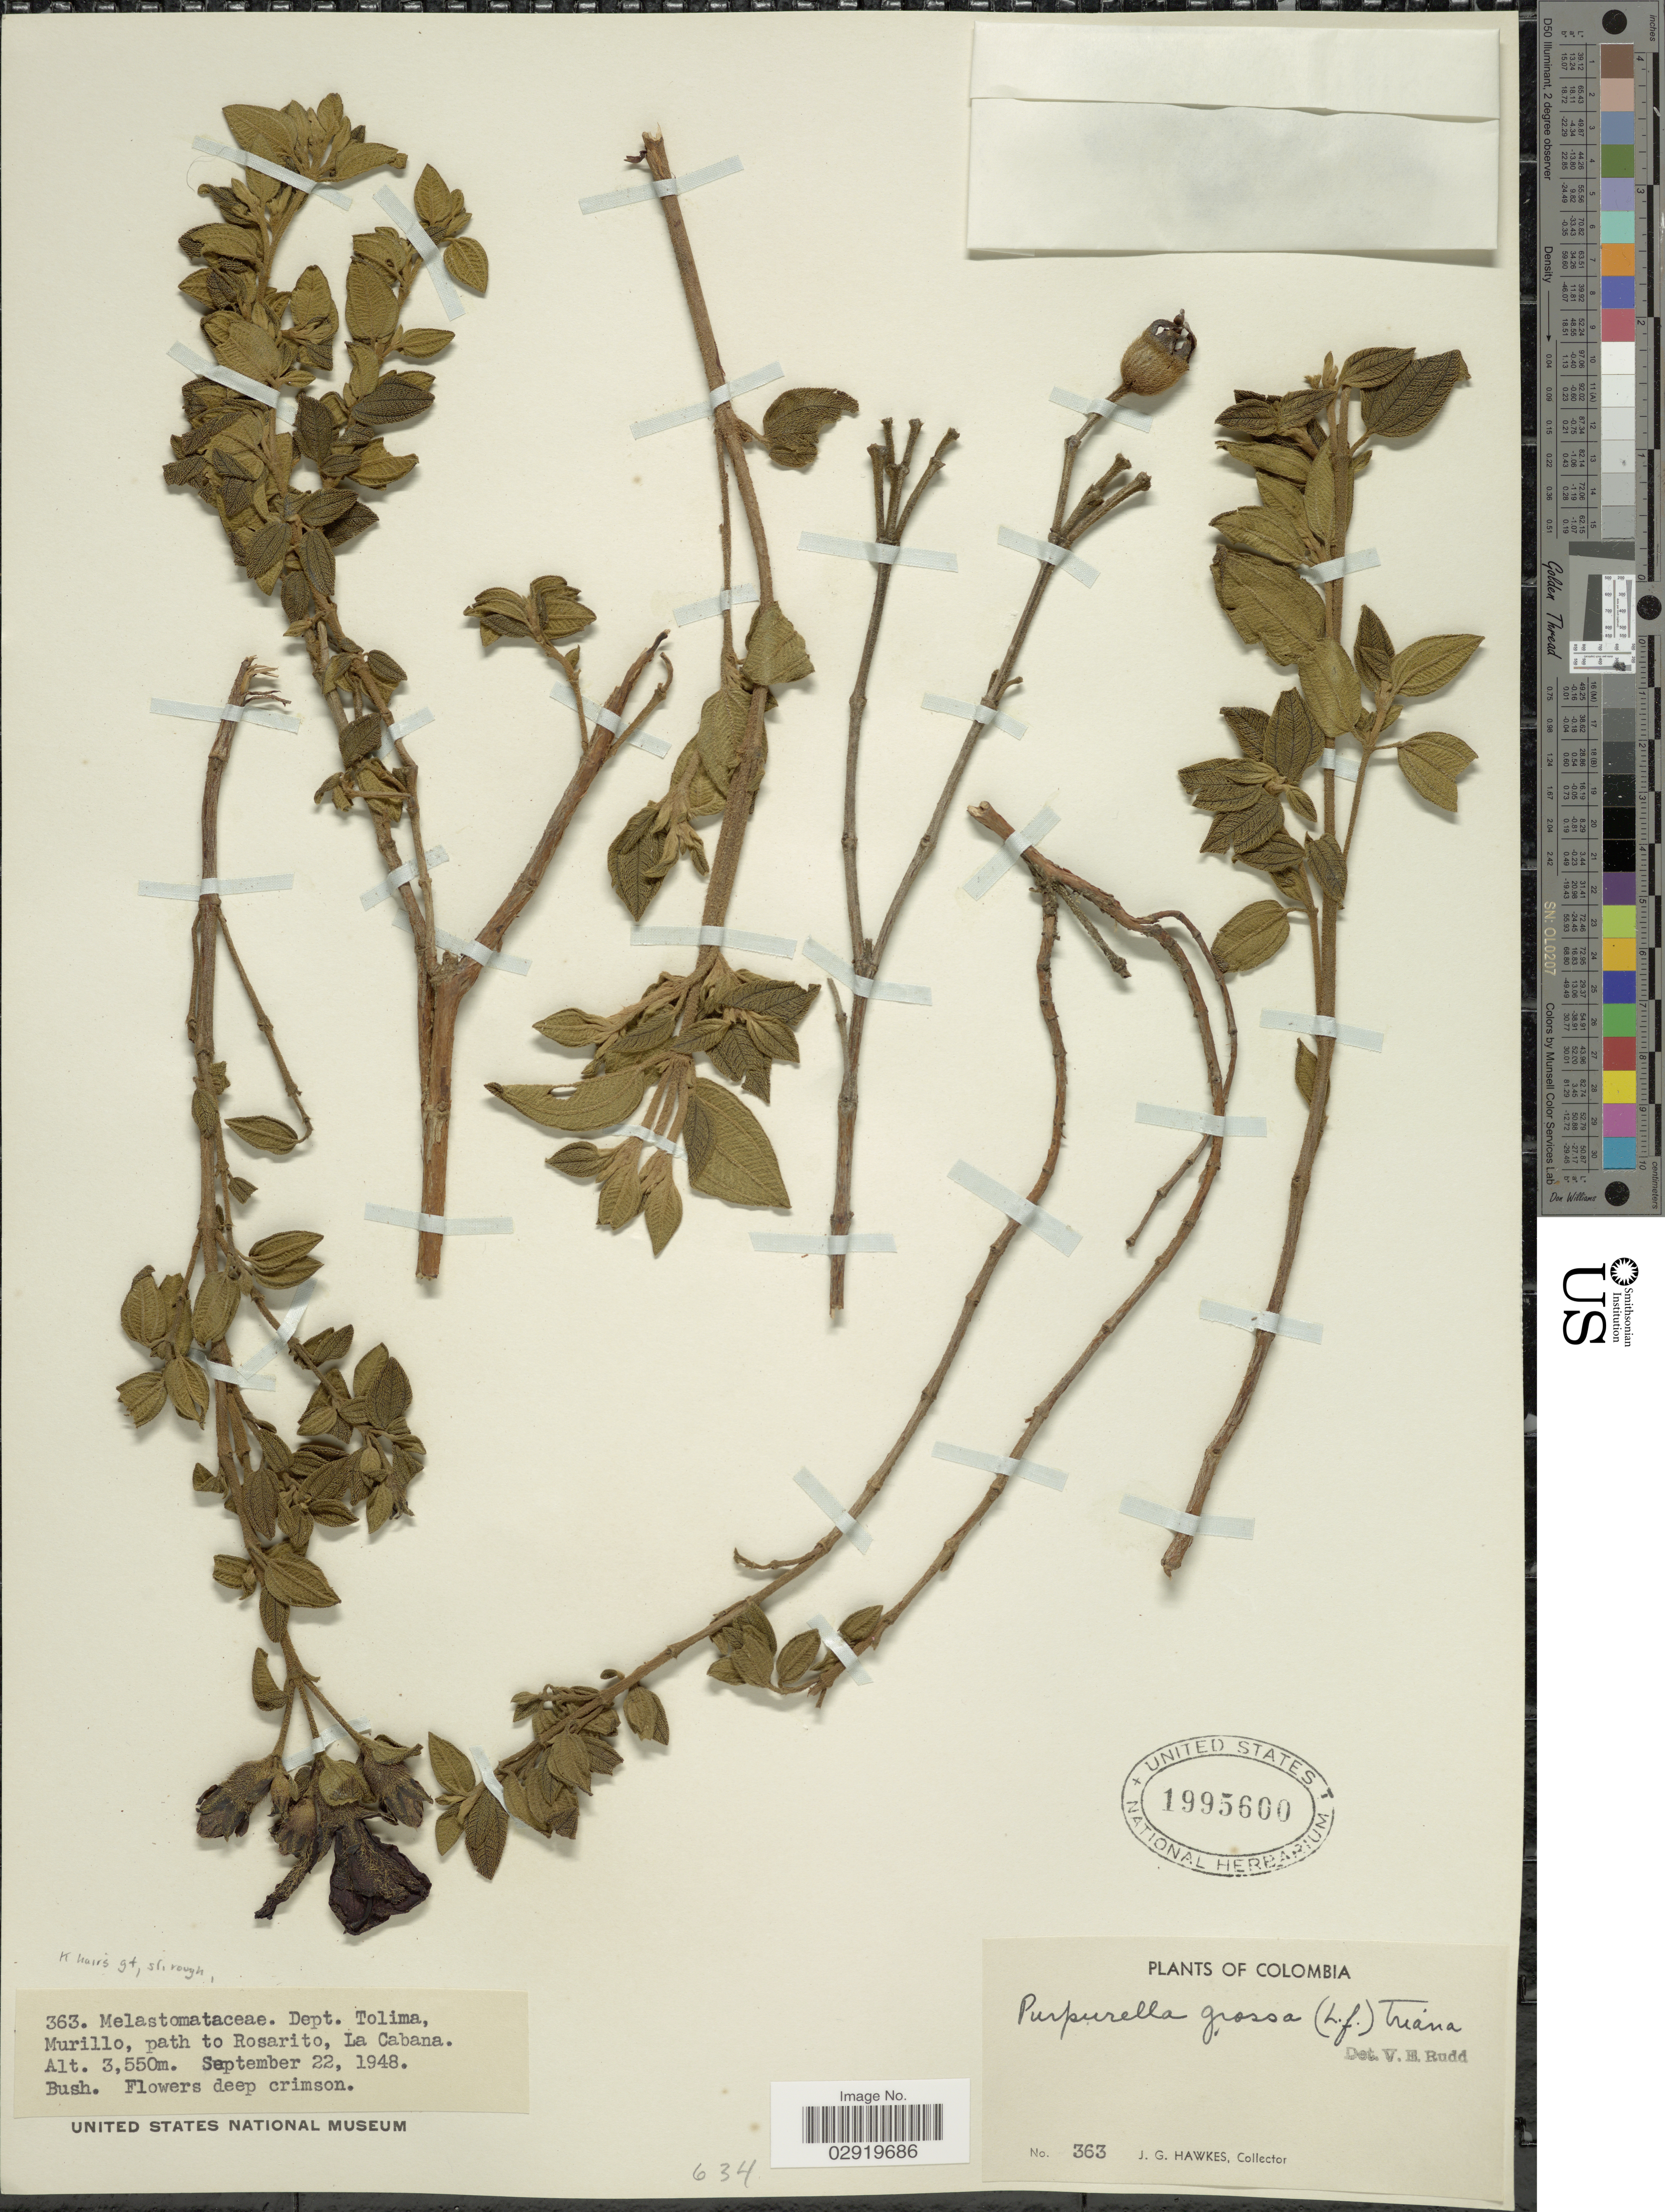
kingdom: Plantae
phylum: Tracheophyta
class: Magnoliopsida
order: Myrtales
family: Melastomataceae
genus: Chaetogastra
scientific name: Chaetogastra grossa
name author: (L. f.) P.J.F. Guim. & Michelang.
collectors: J. Hawkes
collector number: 363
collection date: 1948-09-22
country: Colombia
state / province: Tolima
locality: Dept. Tolima, Murillo, path to Rosarito, La Cabana.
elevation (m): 3550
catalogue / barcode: US 1995600